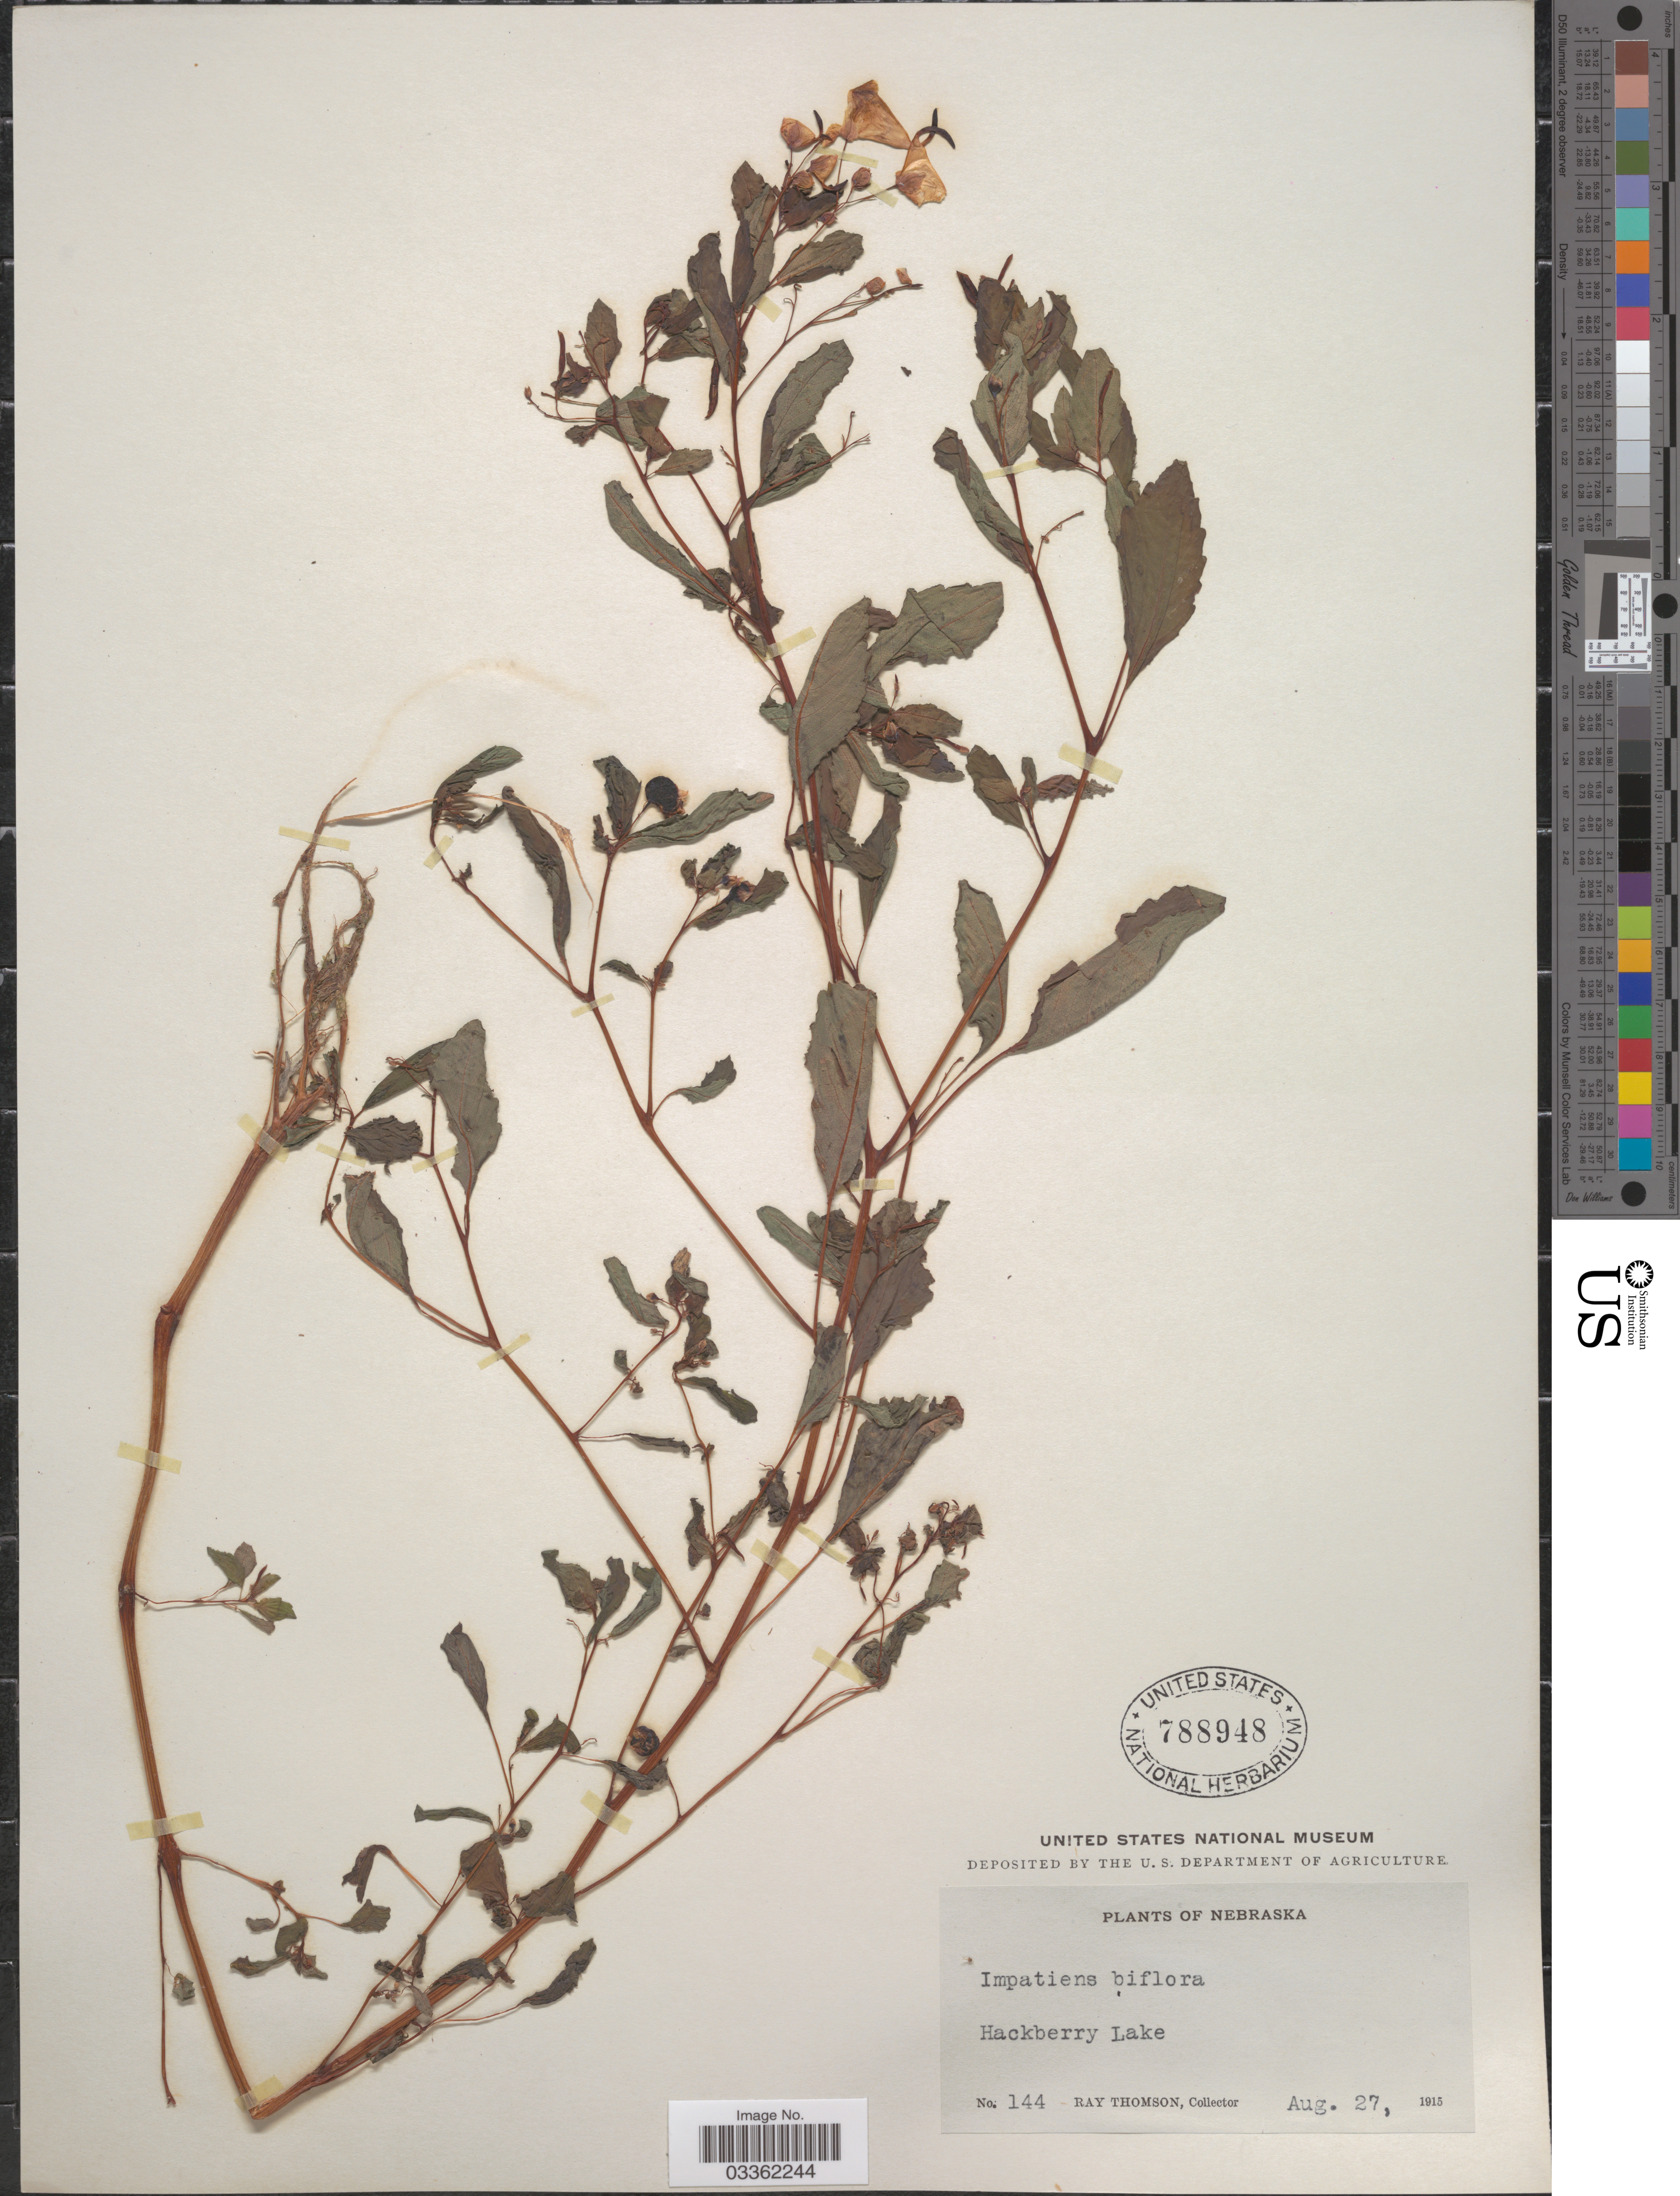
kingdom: Plantae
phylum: Tracheophyta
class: Magnoliopsida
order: Ericales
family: Balsaminaceae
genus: Impatiens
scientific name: Impatiens capensis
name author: Meerb.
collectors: R. Thomson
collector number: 144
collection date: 1915-08-27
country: United States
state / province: Nebraska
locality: Hackberry Lake.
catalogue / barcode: US 788948